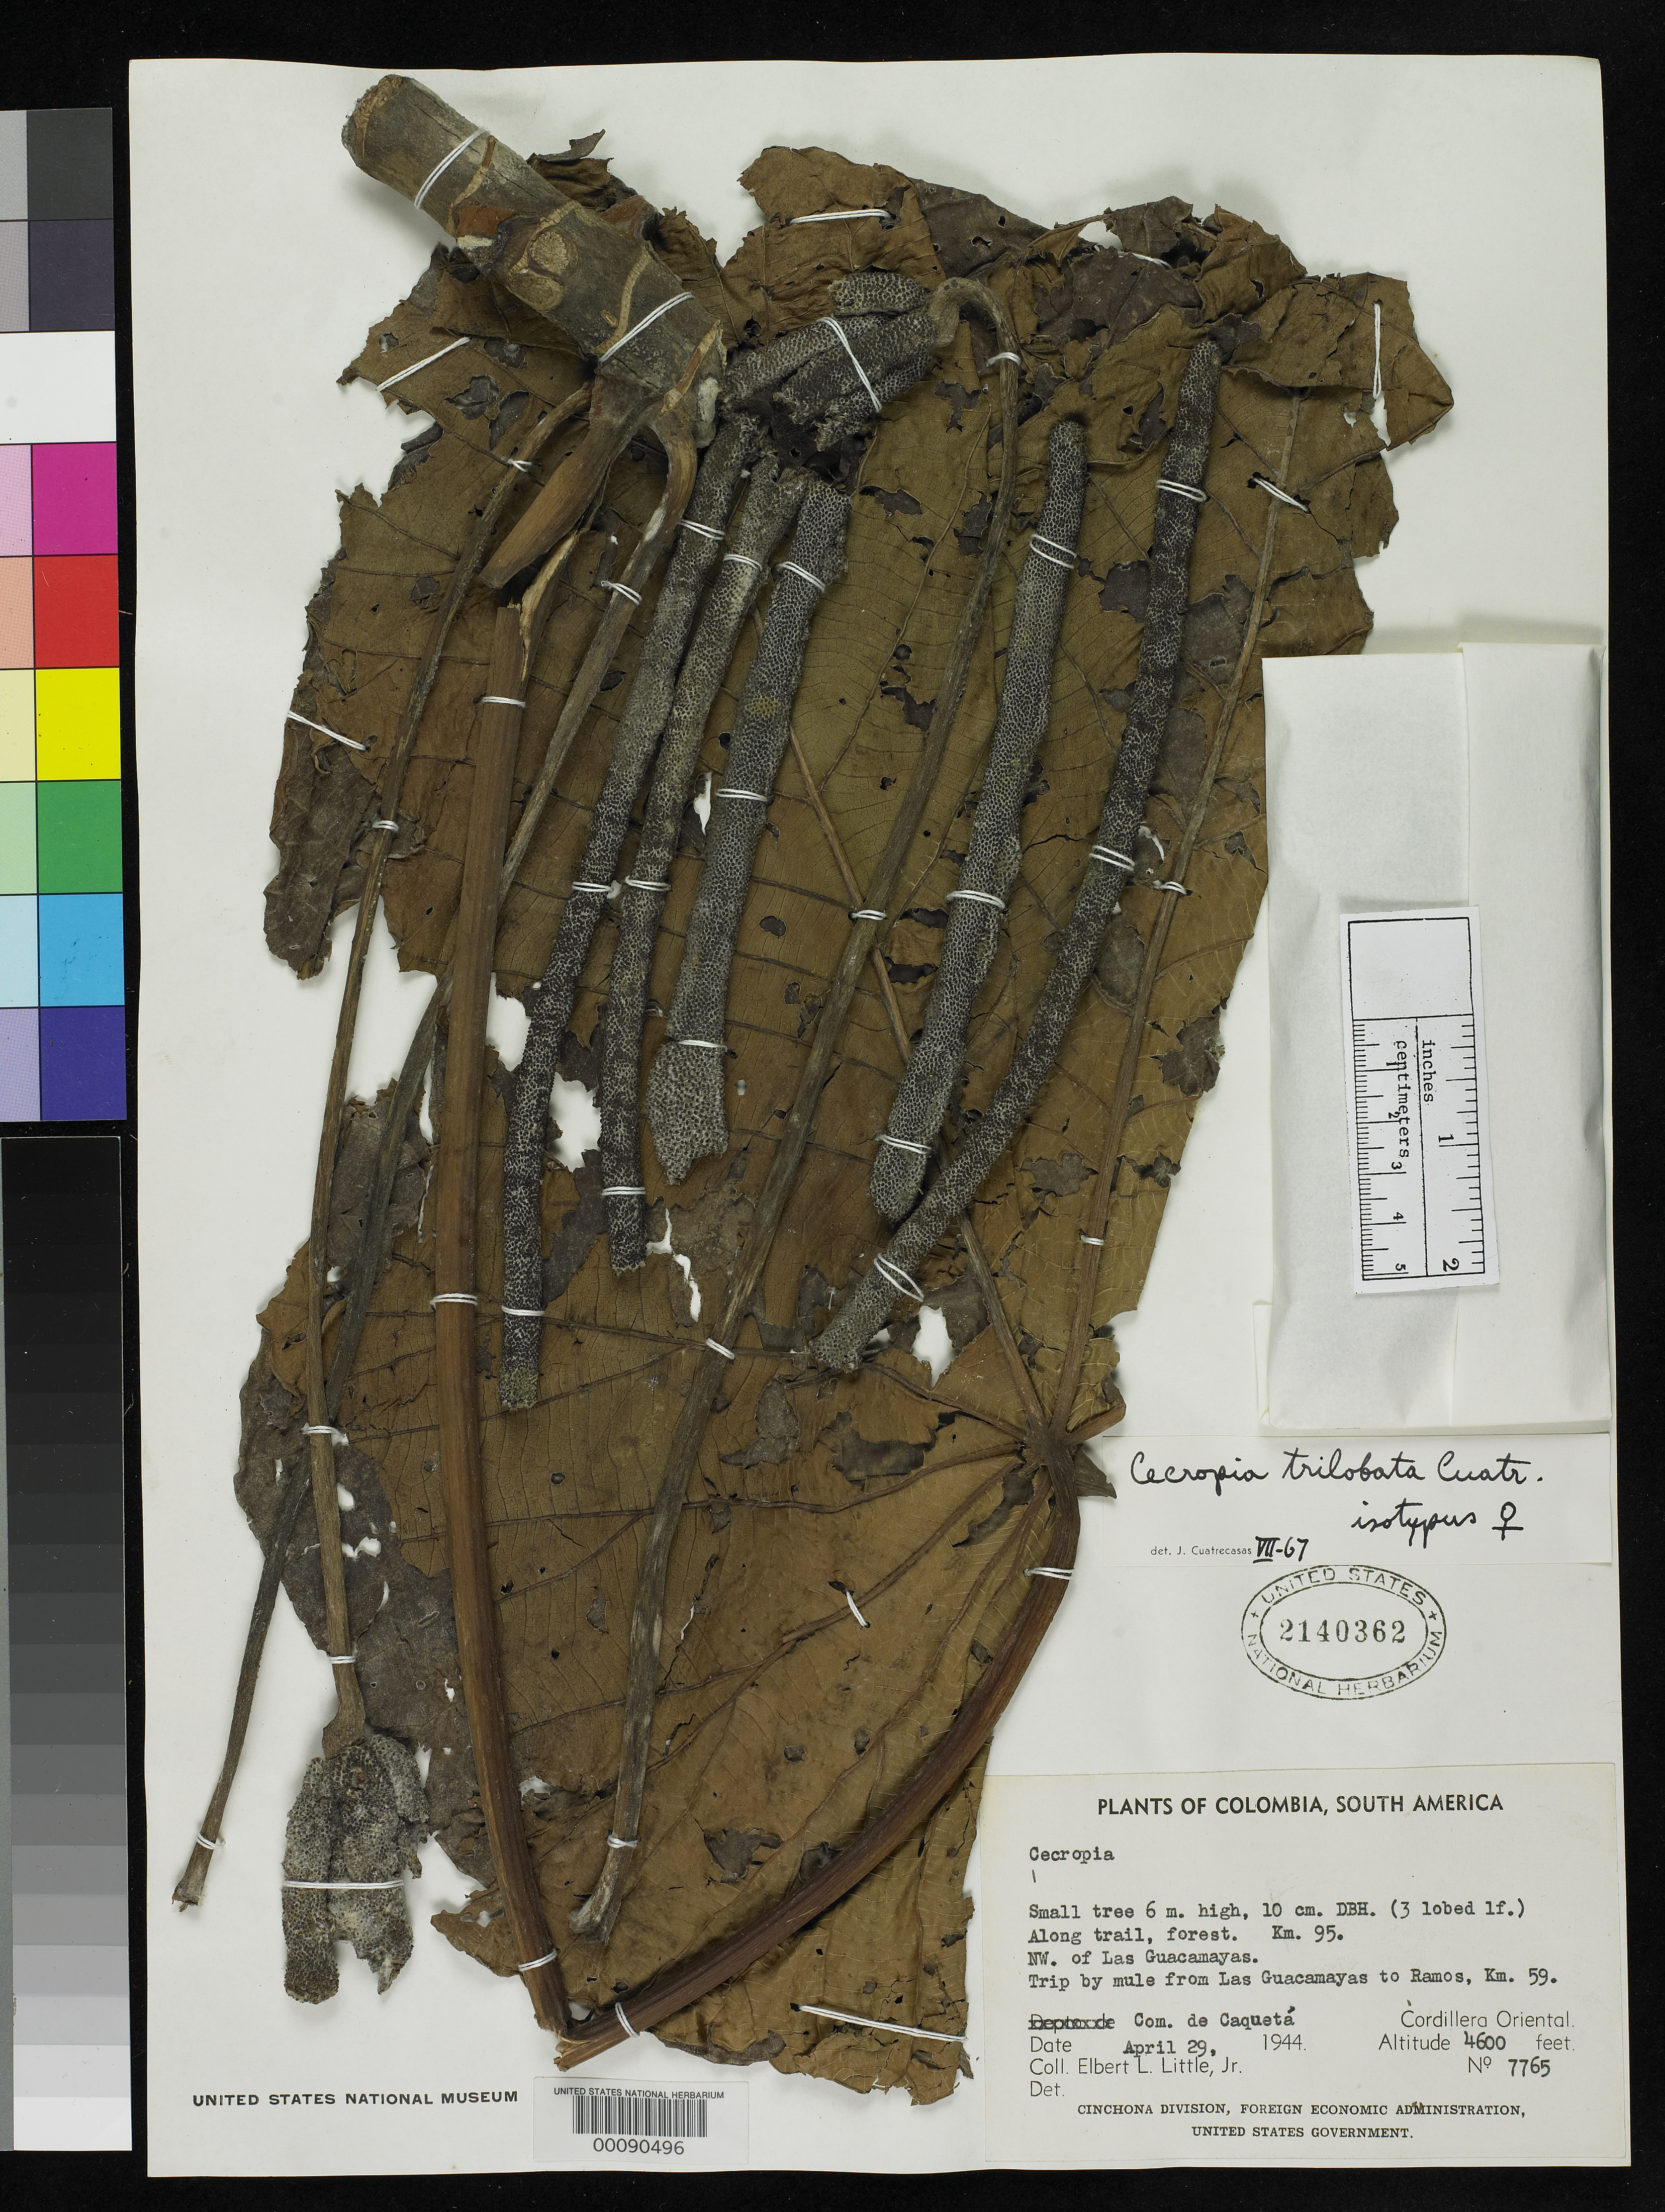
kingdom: Plantae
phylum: Tracheophyta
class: Magnoliopsida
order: Rosales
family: Urticaceae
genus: Cecropia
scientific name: Cecropia trilobata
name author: Cuatrec.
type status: Syntype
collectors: E. L. Little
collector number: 7765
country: Colombia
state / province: Caquetá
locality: Las Guacamayas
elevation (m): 1402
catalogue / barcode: US 2140362